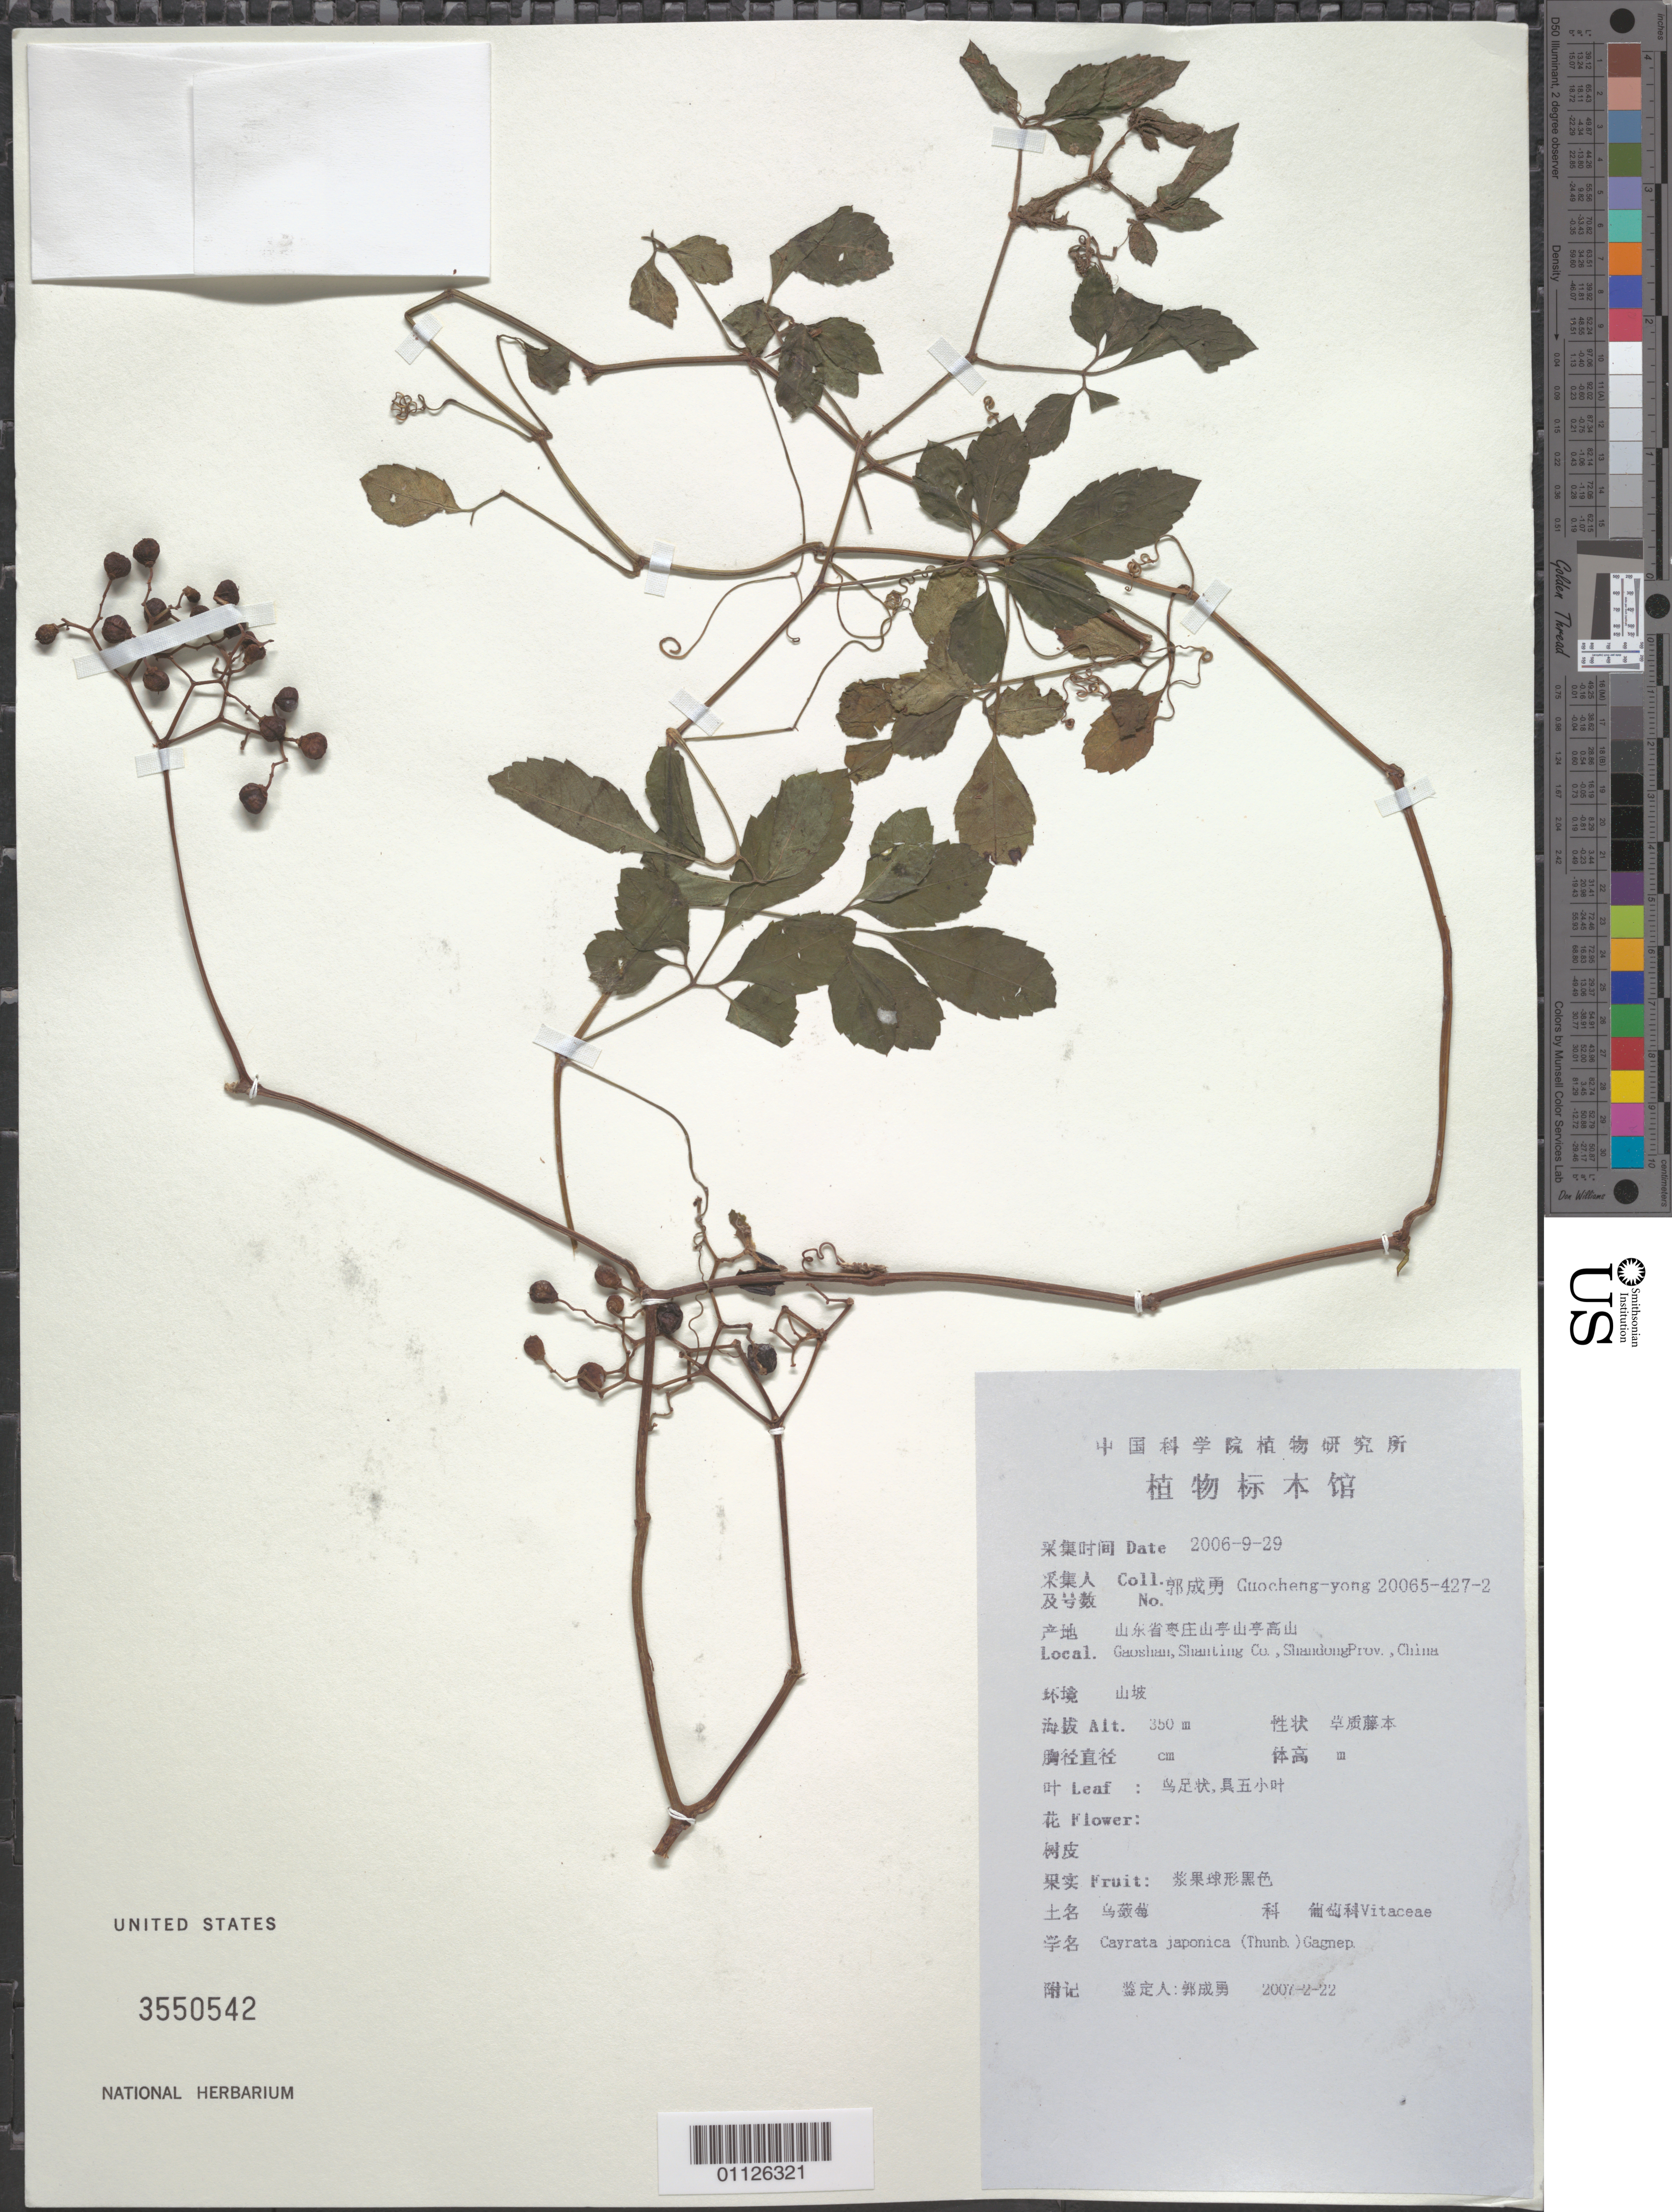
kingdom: Plantae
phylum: Tracheophyta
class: Magnoliopsida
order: Vitales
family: Vitaceae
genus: Causonis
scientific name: Causonis japonica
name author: (Thunb.) Raf.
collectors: Guo cheng-yong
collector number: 20065-427-2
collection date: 2006-09-29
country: China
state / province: Shandong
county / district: Shan Ling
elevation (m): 350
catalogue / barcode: US 3550542